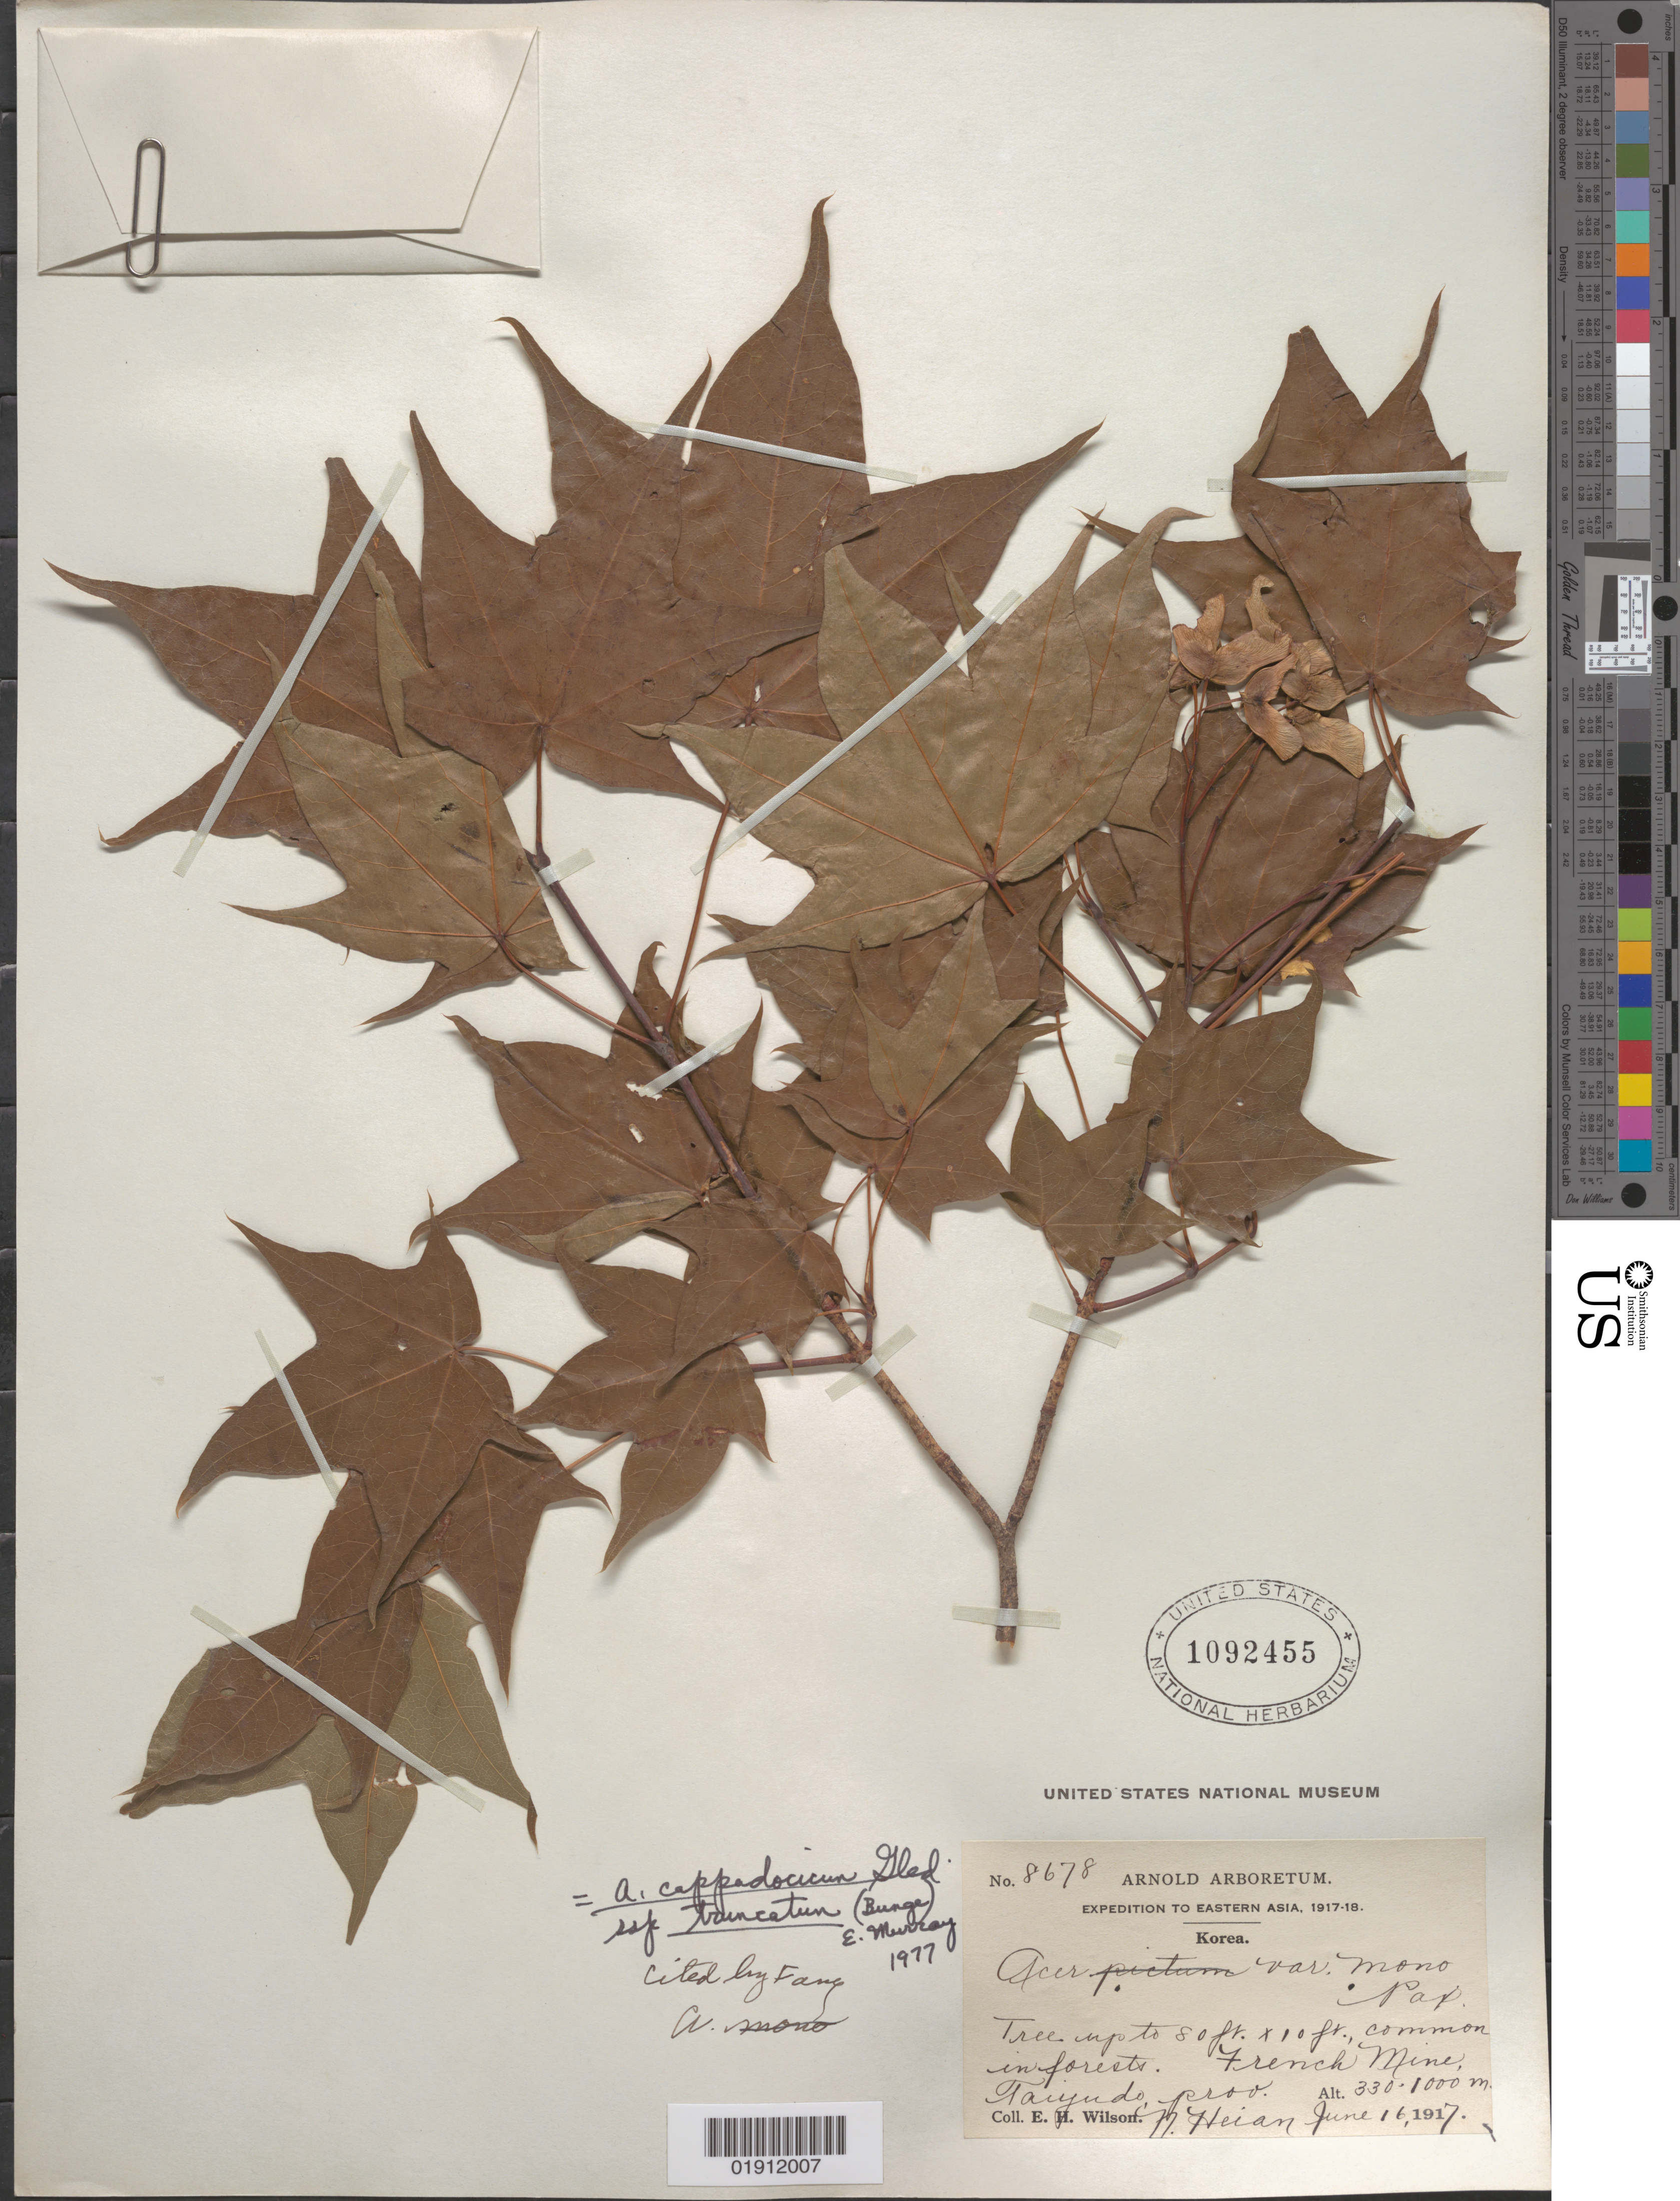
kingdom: Plantae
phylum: Tracheophyta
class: Magnoliopsida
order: Sapindales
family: Sapindaceae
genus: Acer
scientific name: Acer cappadocicum subsp. truncatum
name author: (Bunge) A.E. Murray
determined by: Murray, Edward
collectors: E. H. Wilson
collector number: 8678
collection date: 1917-06-16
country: North Korea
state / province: P'yongyang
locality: Prov. N. Heian [Pyongyang], French Mine, Taiyudo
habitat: In forests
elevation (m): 330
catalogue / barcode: US 1092455